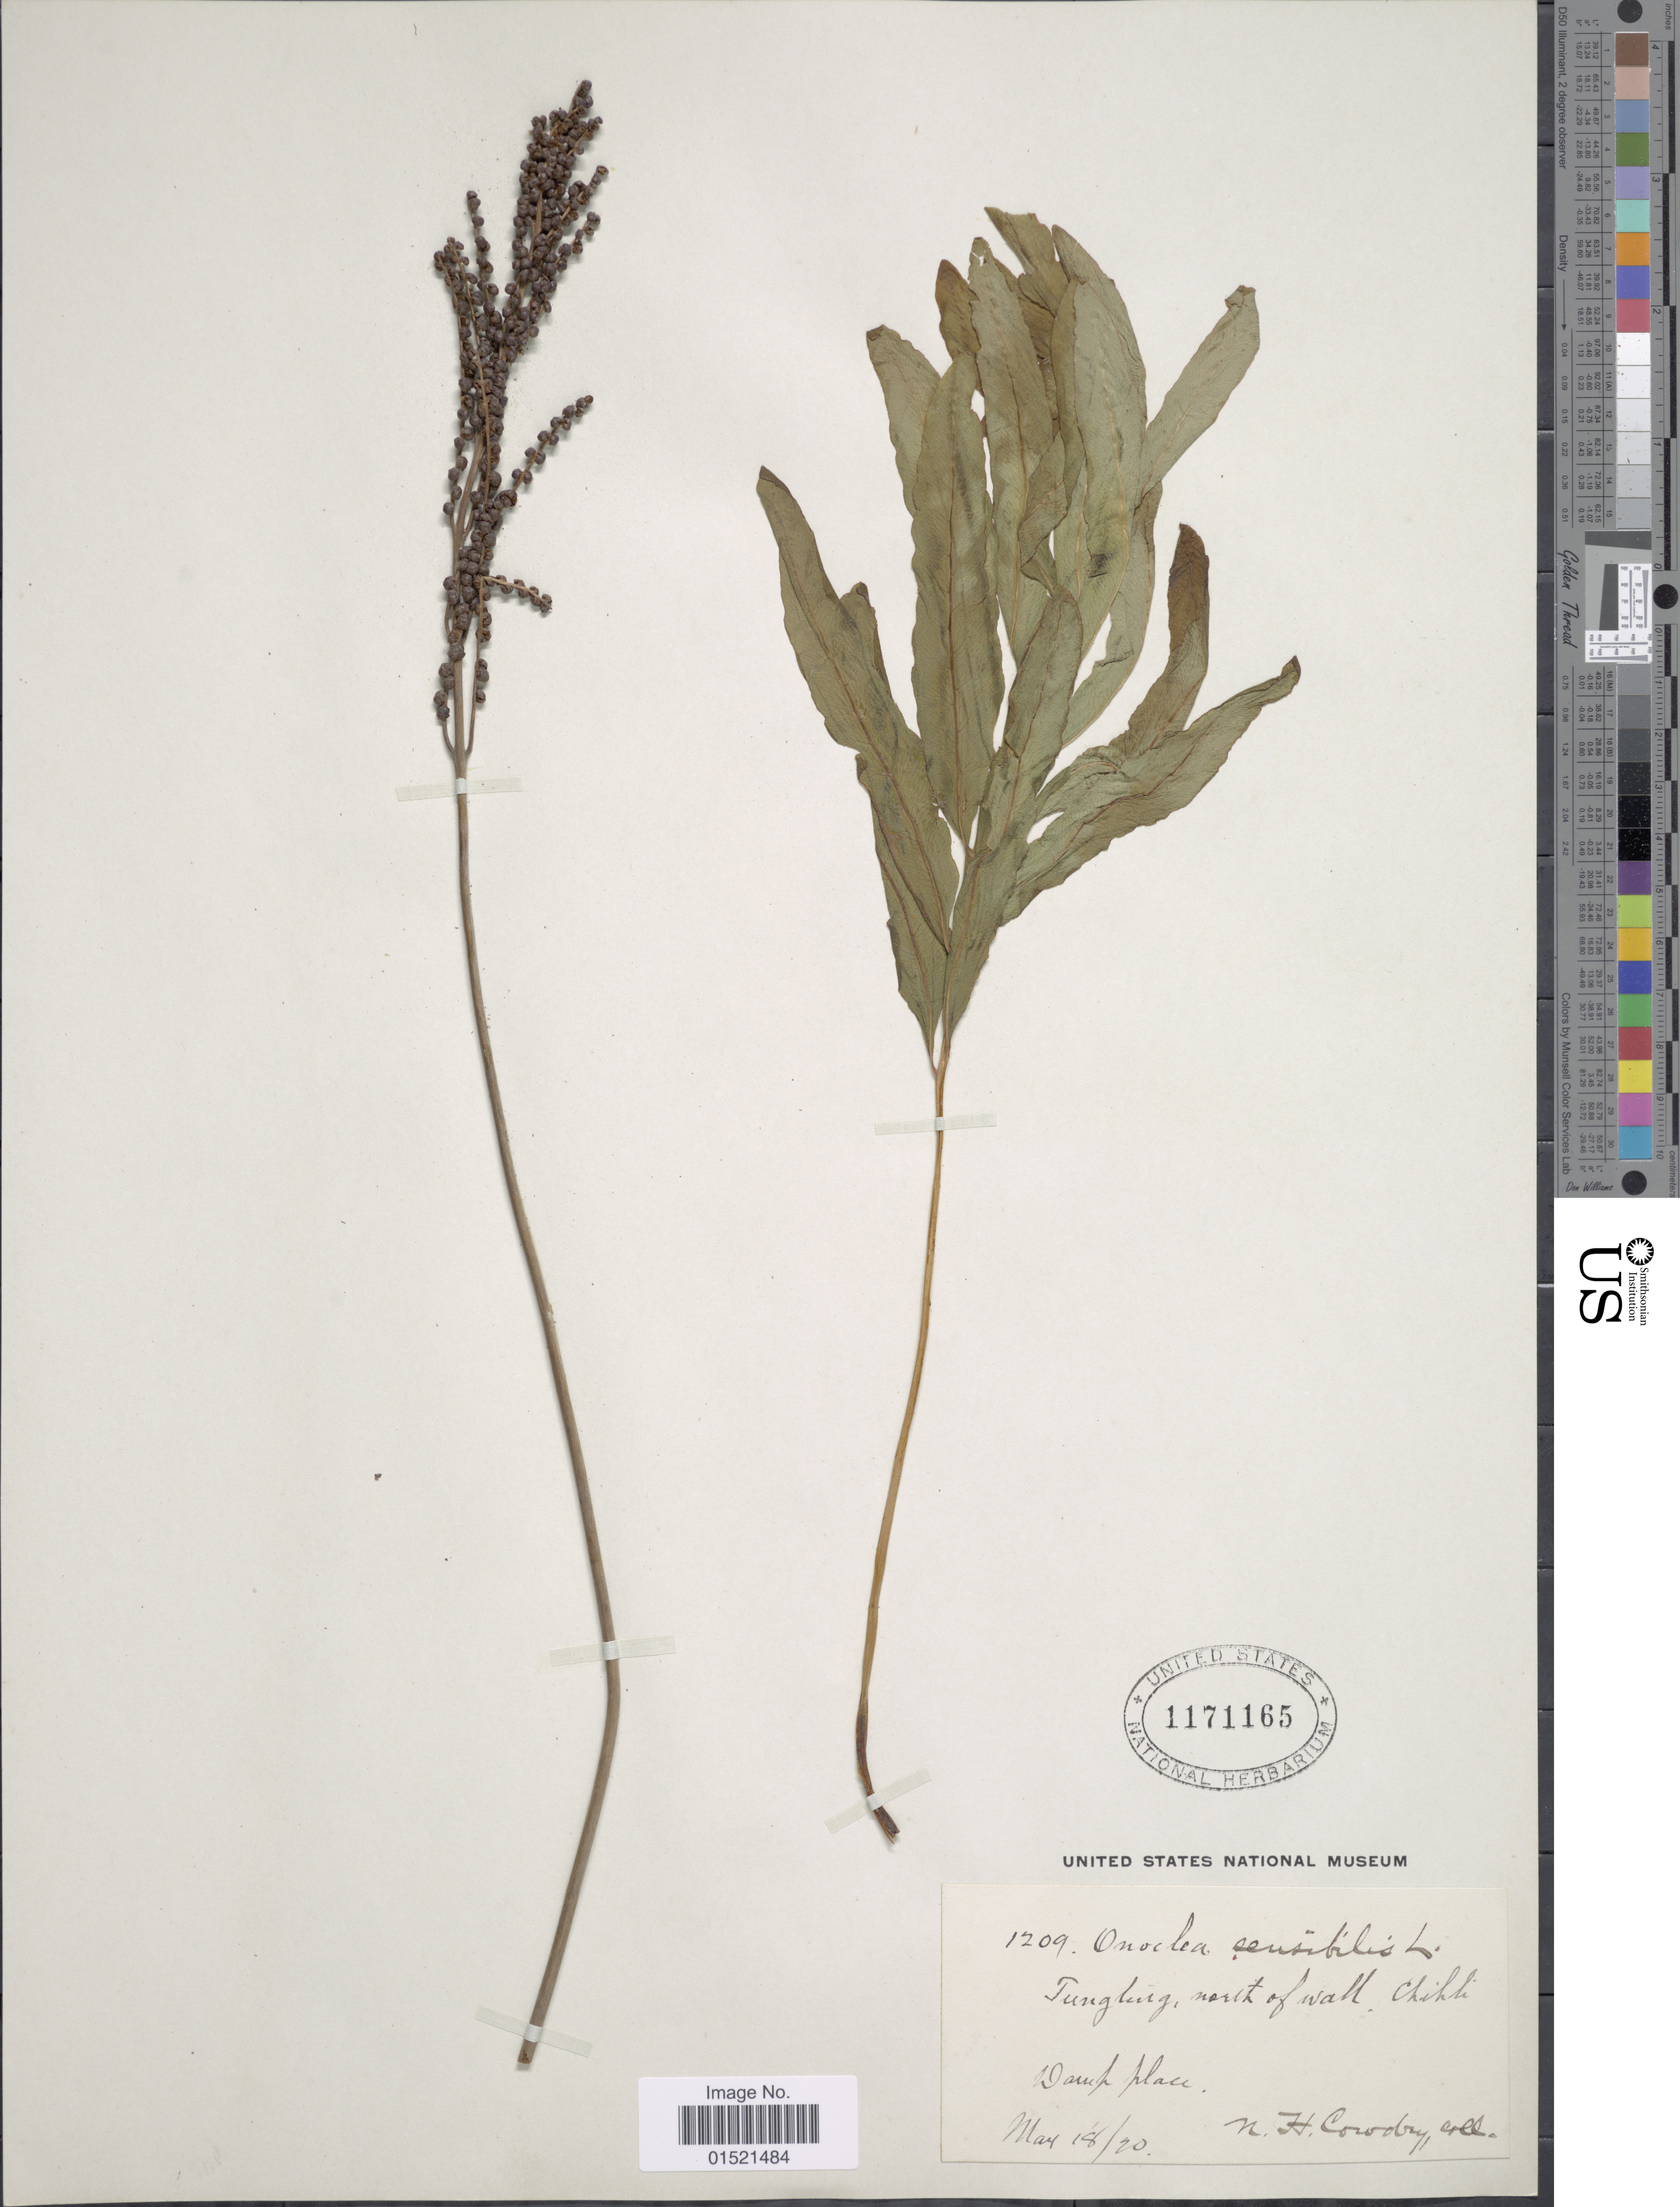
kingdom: Plantae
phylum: Tracheophyta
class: Polypodiopsida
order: Polypodiales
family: Onocleaceae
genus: Onoclea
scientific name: Onoclea sensibilis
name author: L.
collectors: N. H. Cowdry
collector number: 1209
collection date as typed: Transcribed d/m/y: 18/3/20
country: China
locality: Tungluig, north of wall Chili [interpreted]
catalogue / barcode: US 1171165